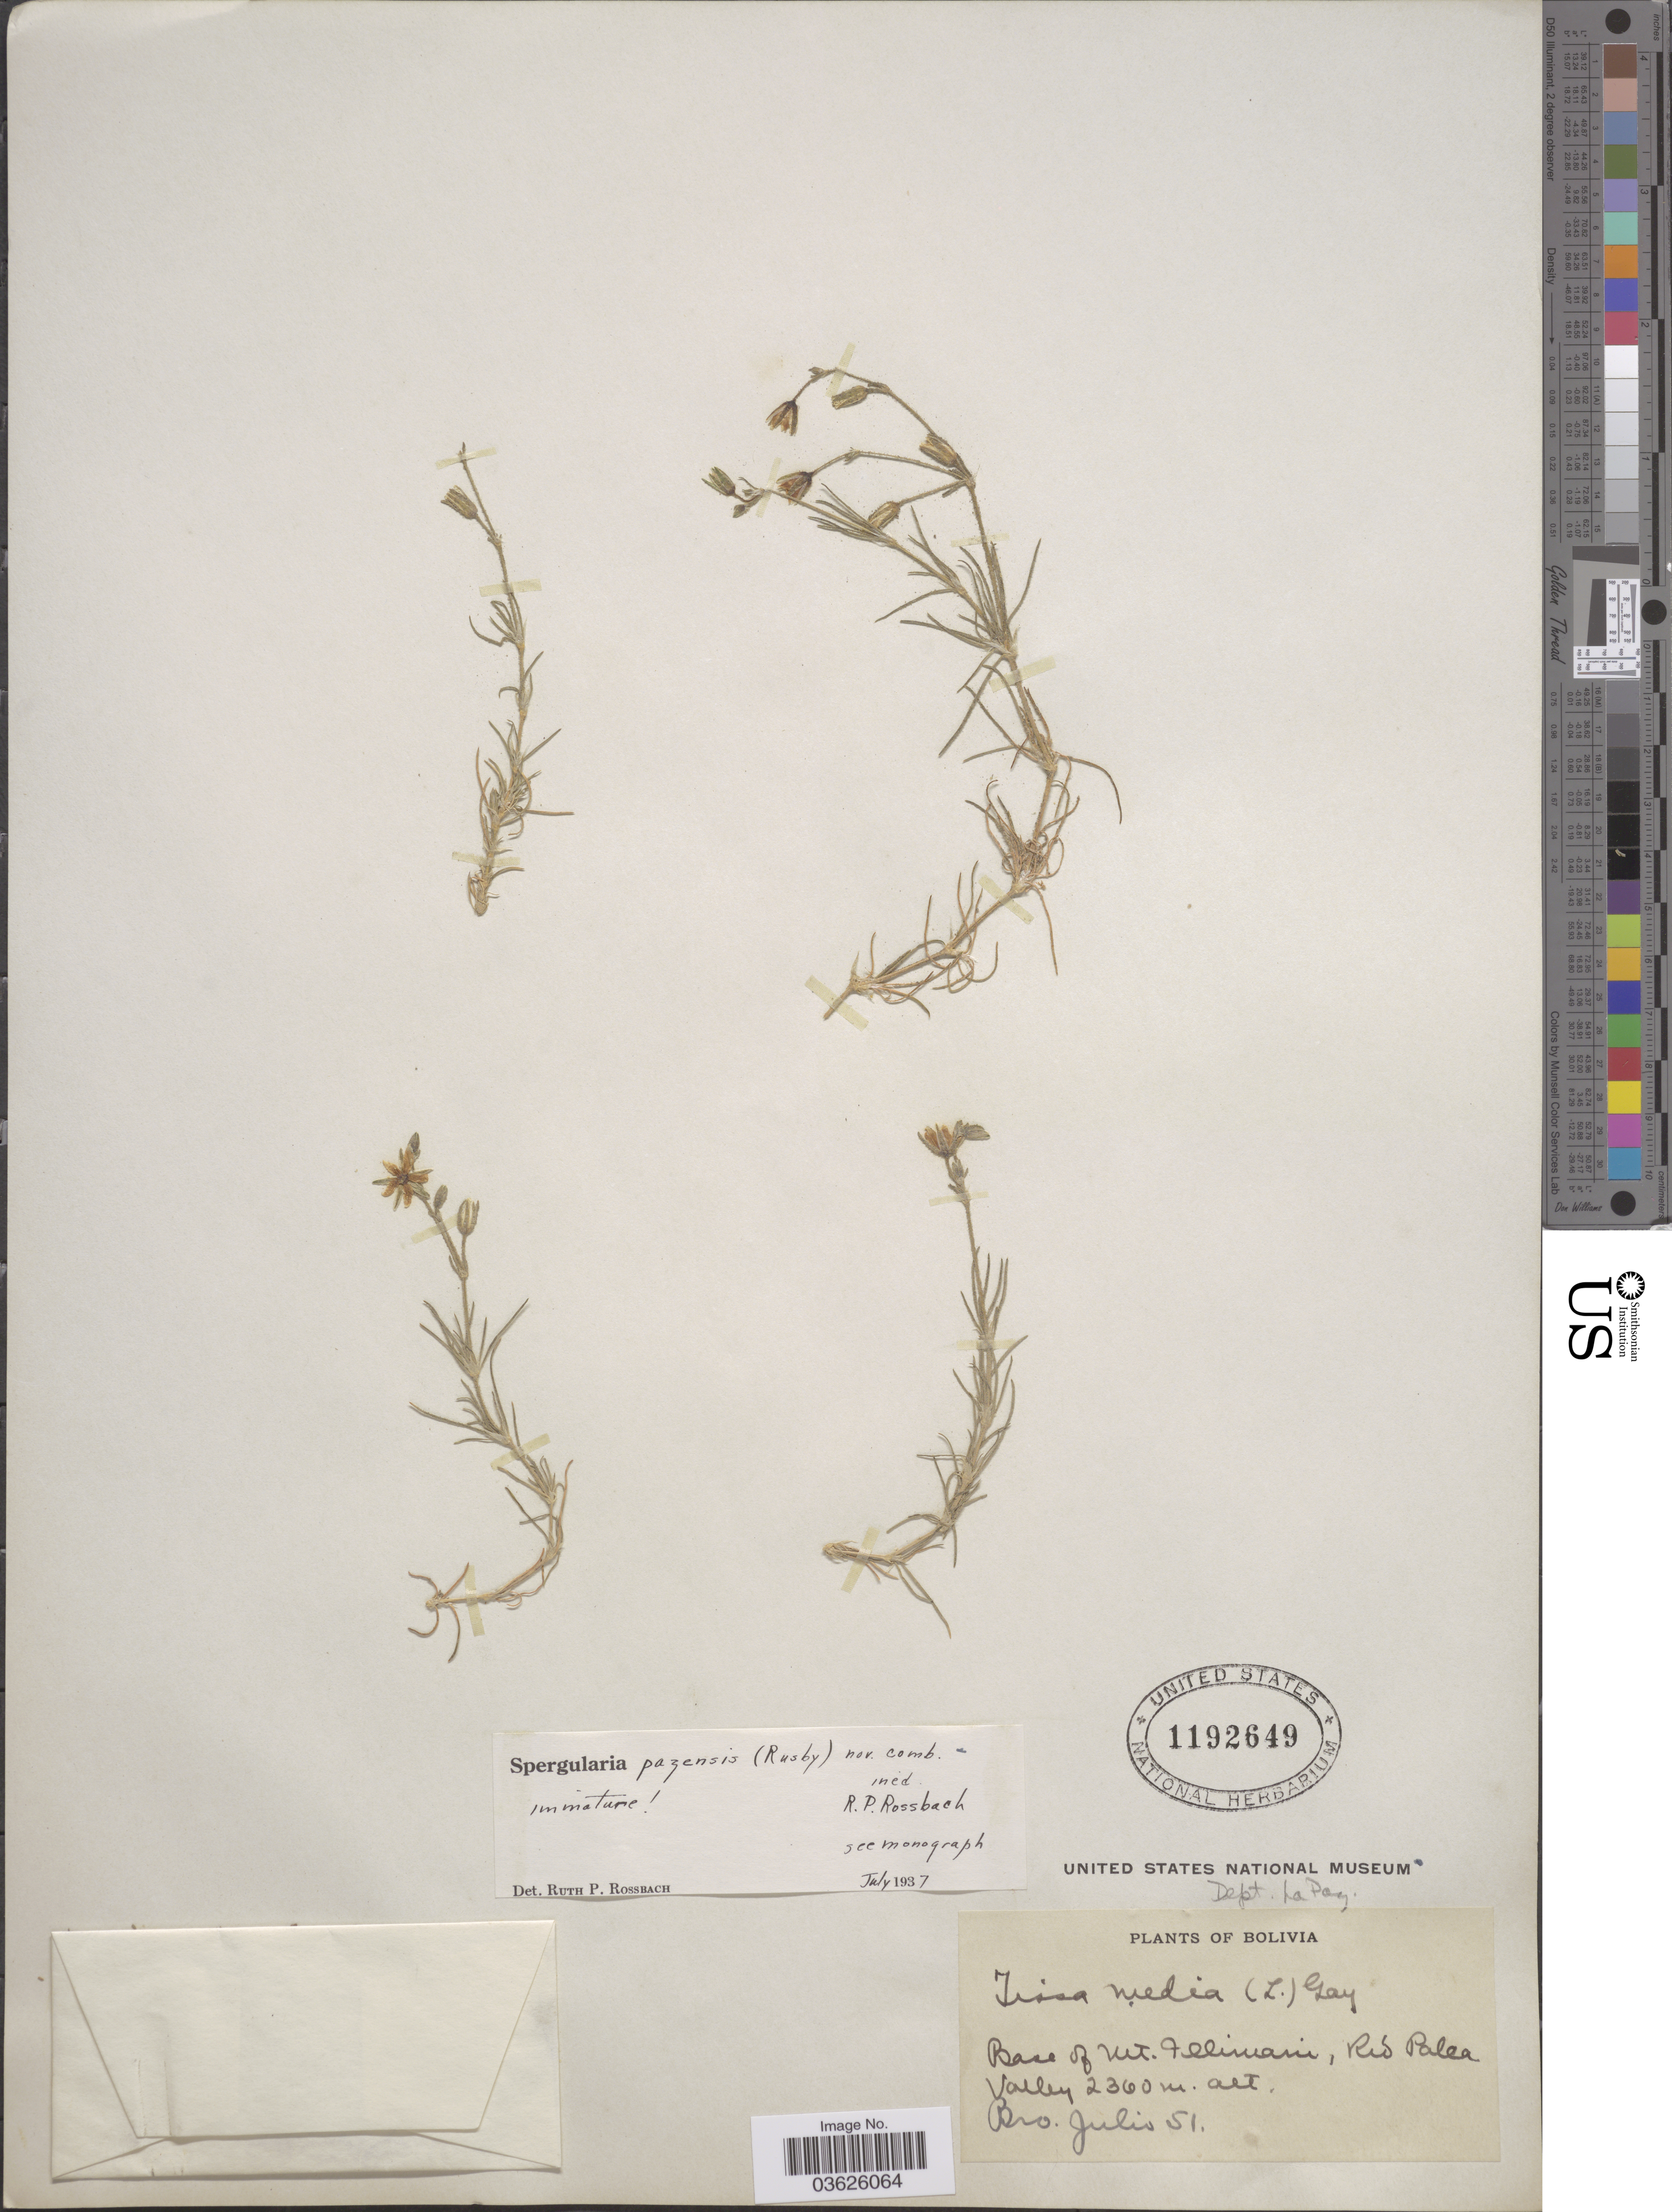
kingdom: Plantae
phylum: Tracheophyta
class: Magnoliopsida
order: Caryophyllales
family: Caryophyllaceae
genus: Spergularia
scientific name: Spergularia pazensis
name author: (Rusby) R. Rossbach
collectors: Bro. Julio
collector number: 51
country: Bolivia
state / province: La Paz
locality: Dept. La Paz. Base of Mt. Illimani, Río Palca Valley.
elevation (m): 2360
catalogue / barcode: US 1192649